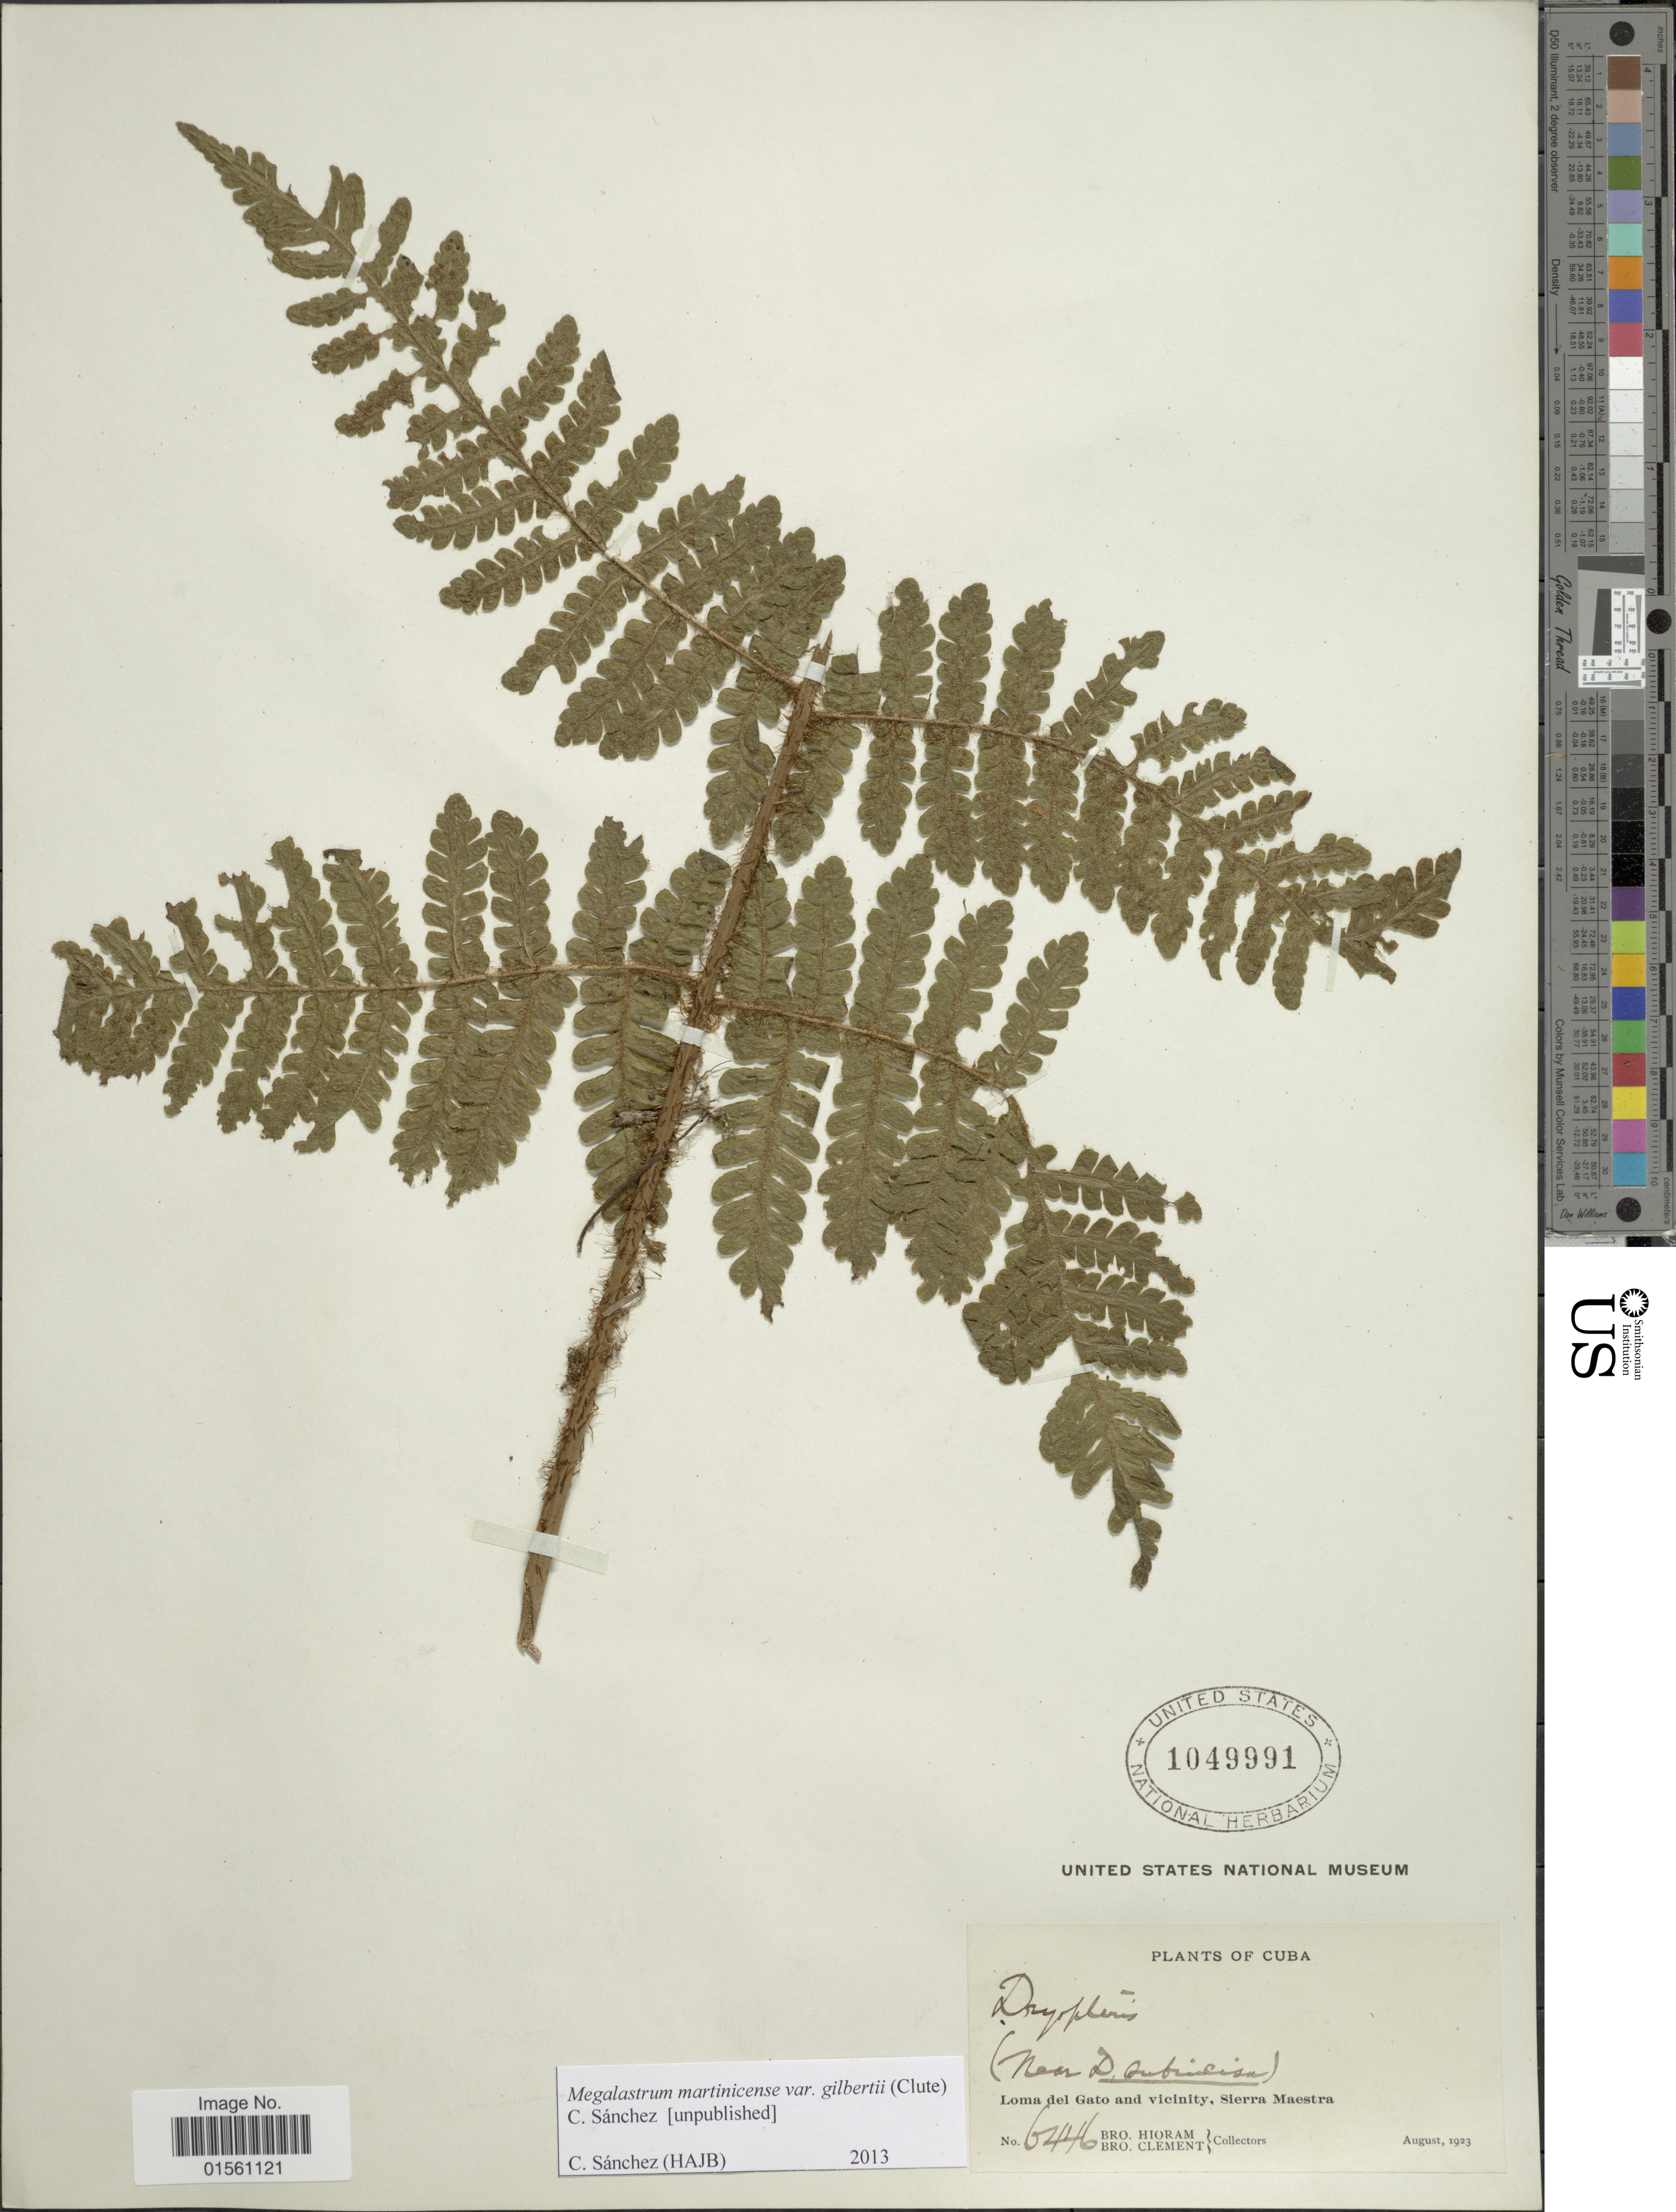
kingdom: Plantae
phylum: Tracheophyta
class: Polypodiopsida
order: Polypodiales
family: Dryopteridaceae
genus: Megalastrum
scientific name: Megalastrum gilbertii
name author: (Clute) R.C. Moran et al.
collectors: Bro. Hioram & B. Clement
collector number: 6446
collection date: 1923-08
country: Cuba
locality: Loma del Gato and vicinity, Sierra Maestra.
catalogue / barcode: US 1049991